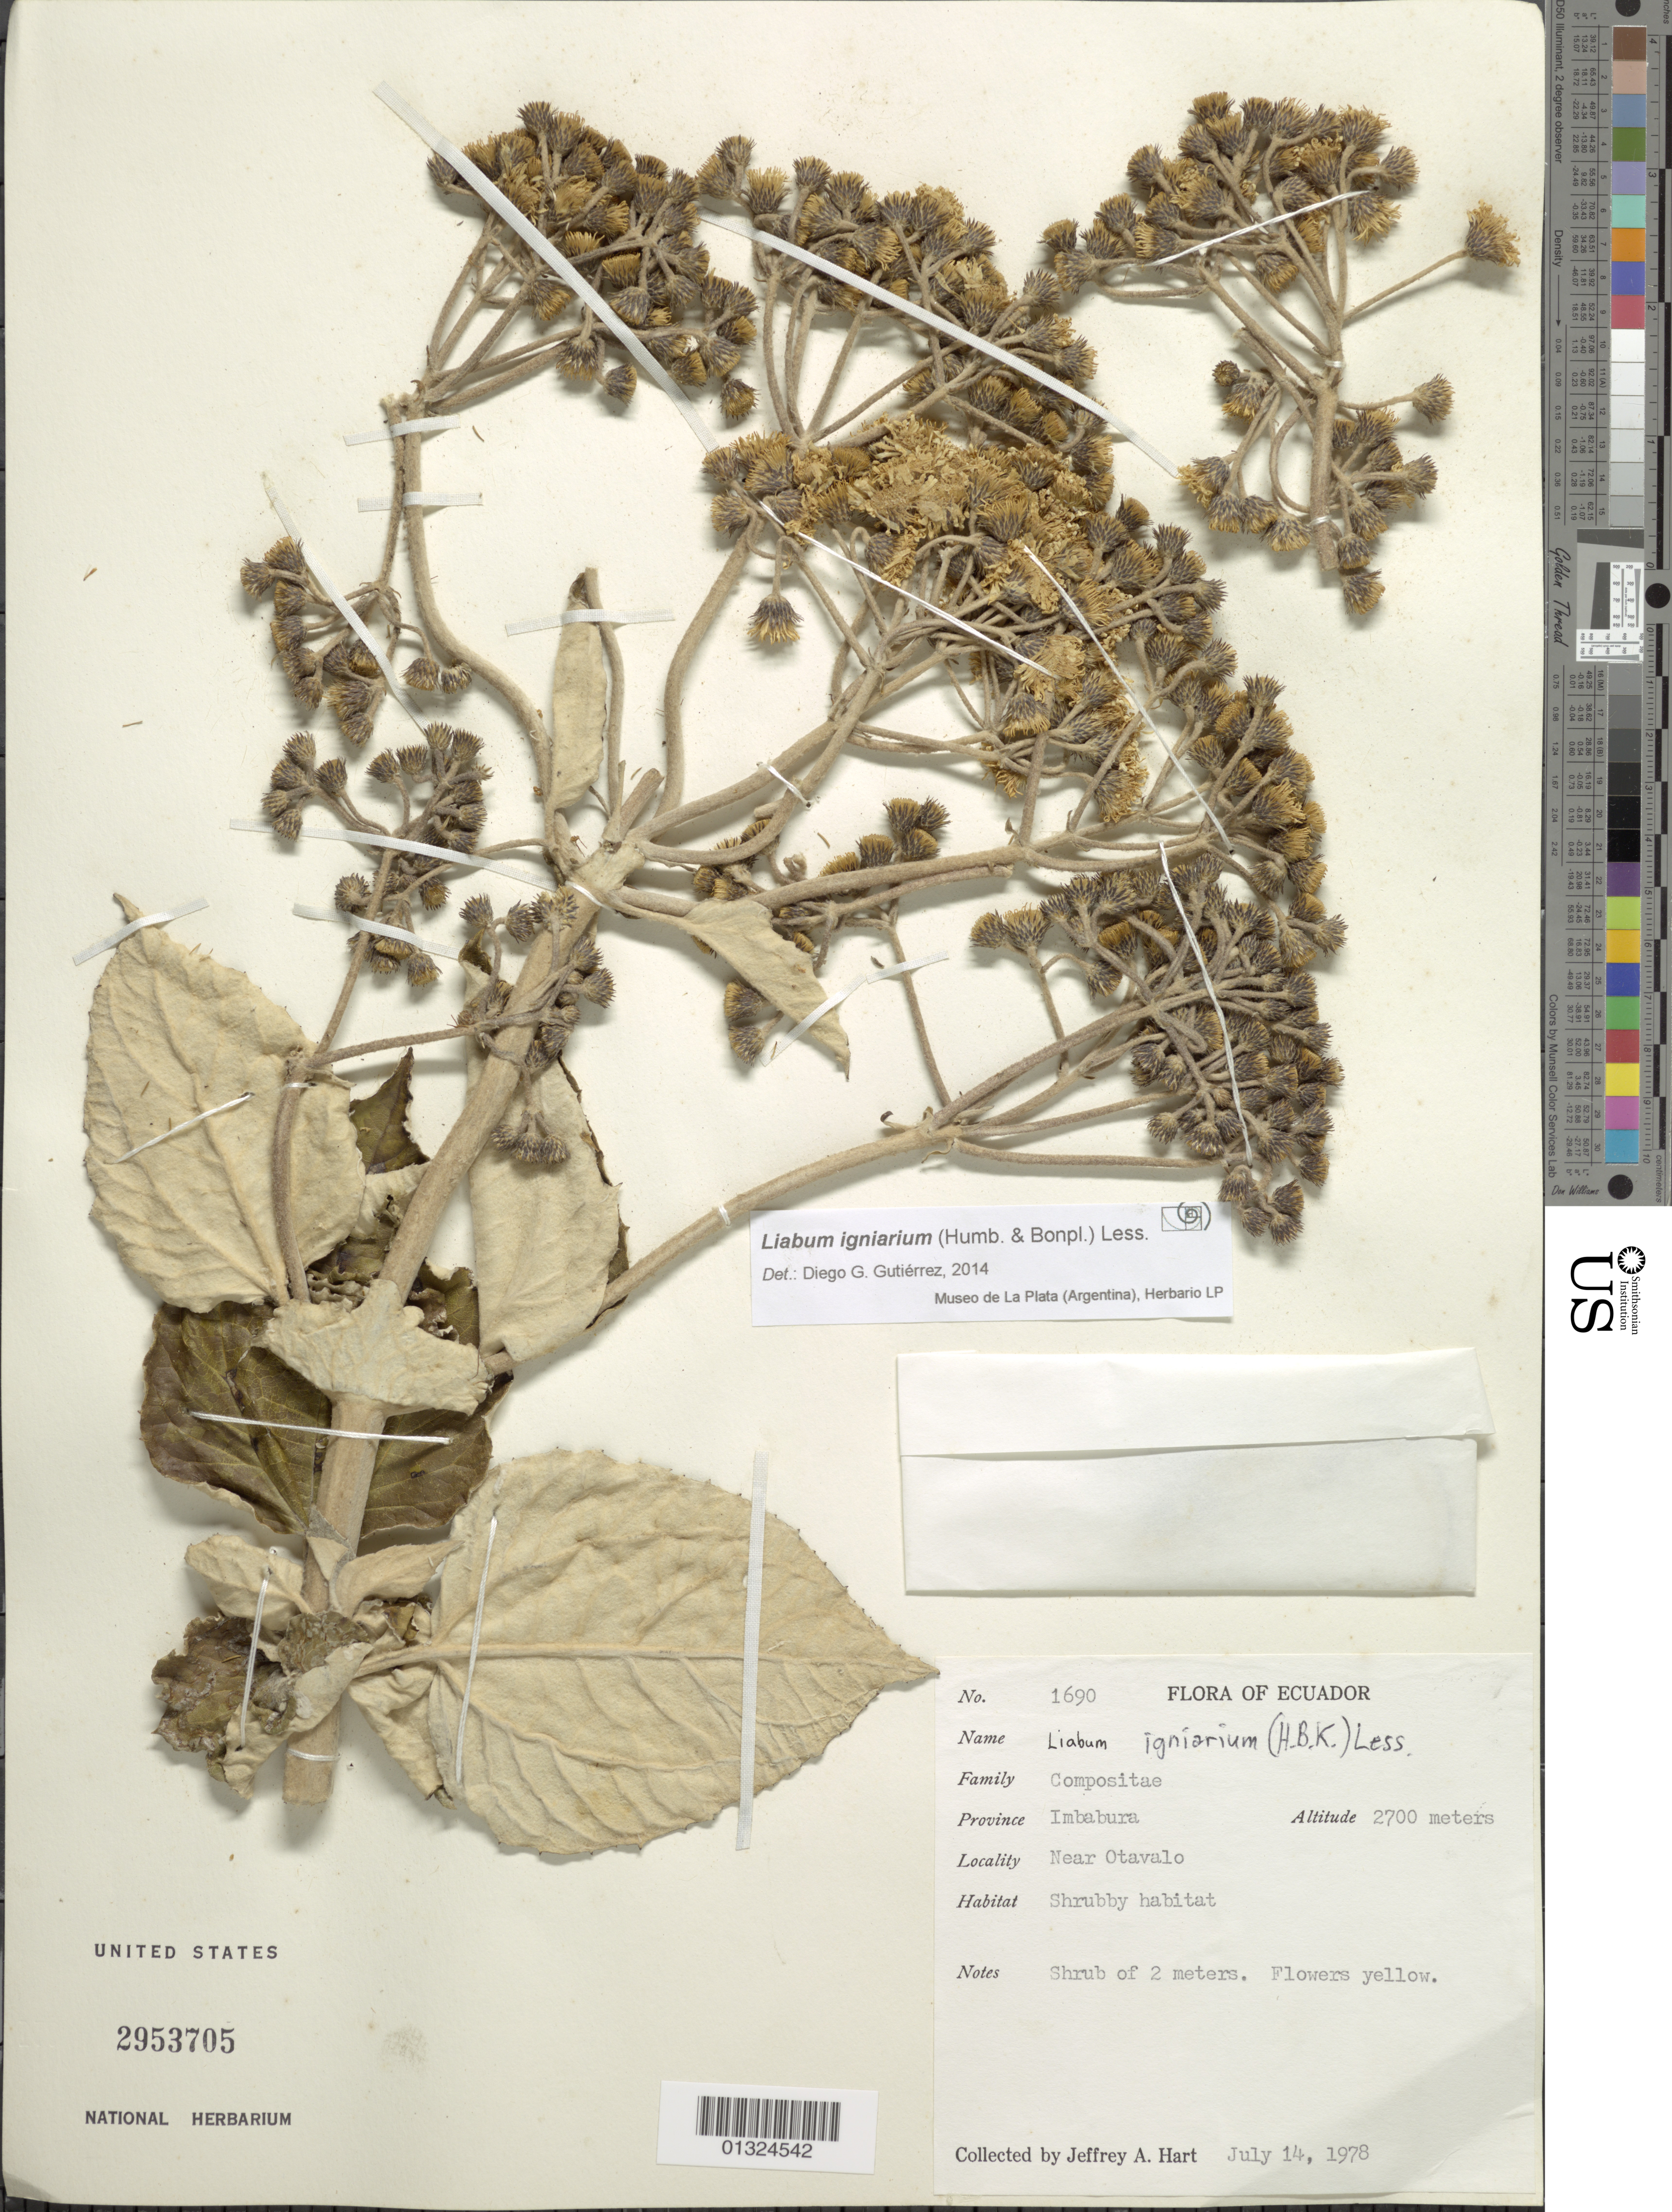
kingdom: Plantae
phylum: Tracheophyta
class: Magnoliopsida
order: Asterales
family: Asteraceae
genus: Liabum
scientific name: Liabum igniarium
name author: Less.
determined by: Gutierrez, D. G.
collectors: J. A. Hart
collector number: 1690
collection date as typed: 14 Jul 1978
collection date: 1978-07-14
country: Ecuador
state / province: Imbabura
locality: Near Otavalo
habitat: Shrubby habitat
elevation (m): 2700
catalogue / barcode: US 2953705